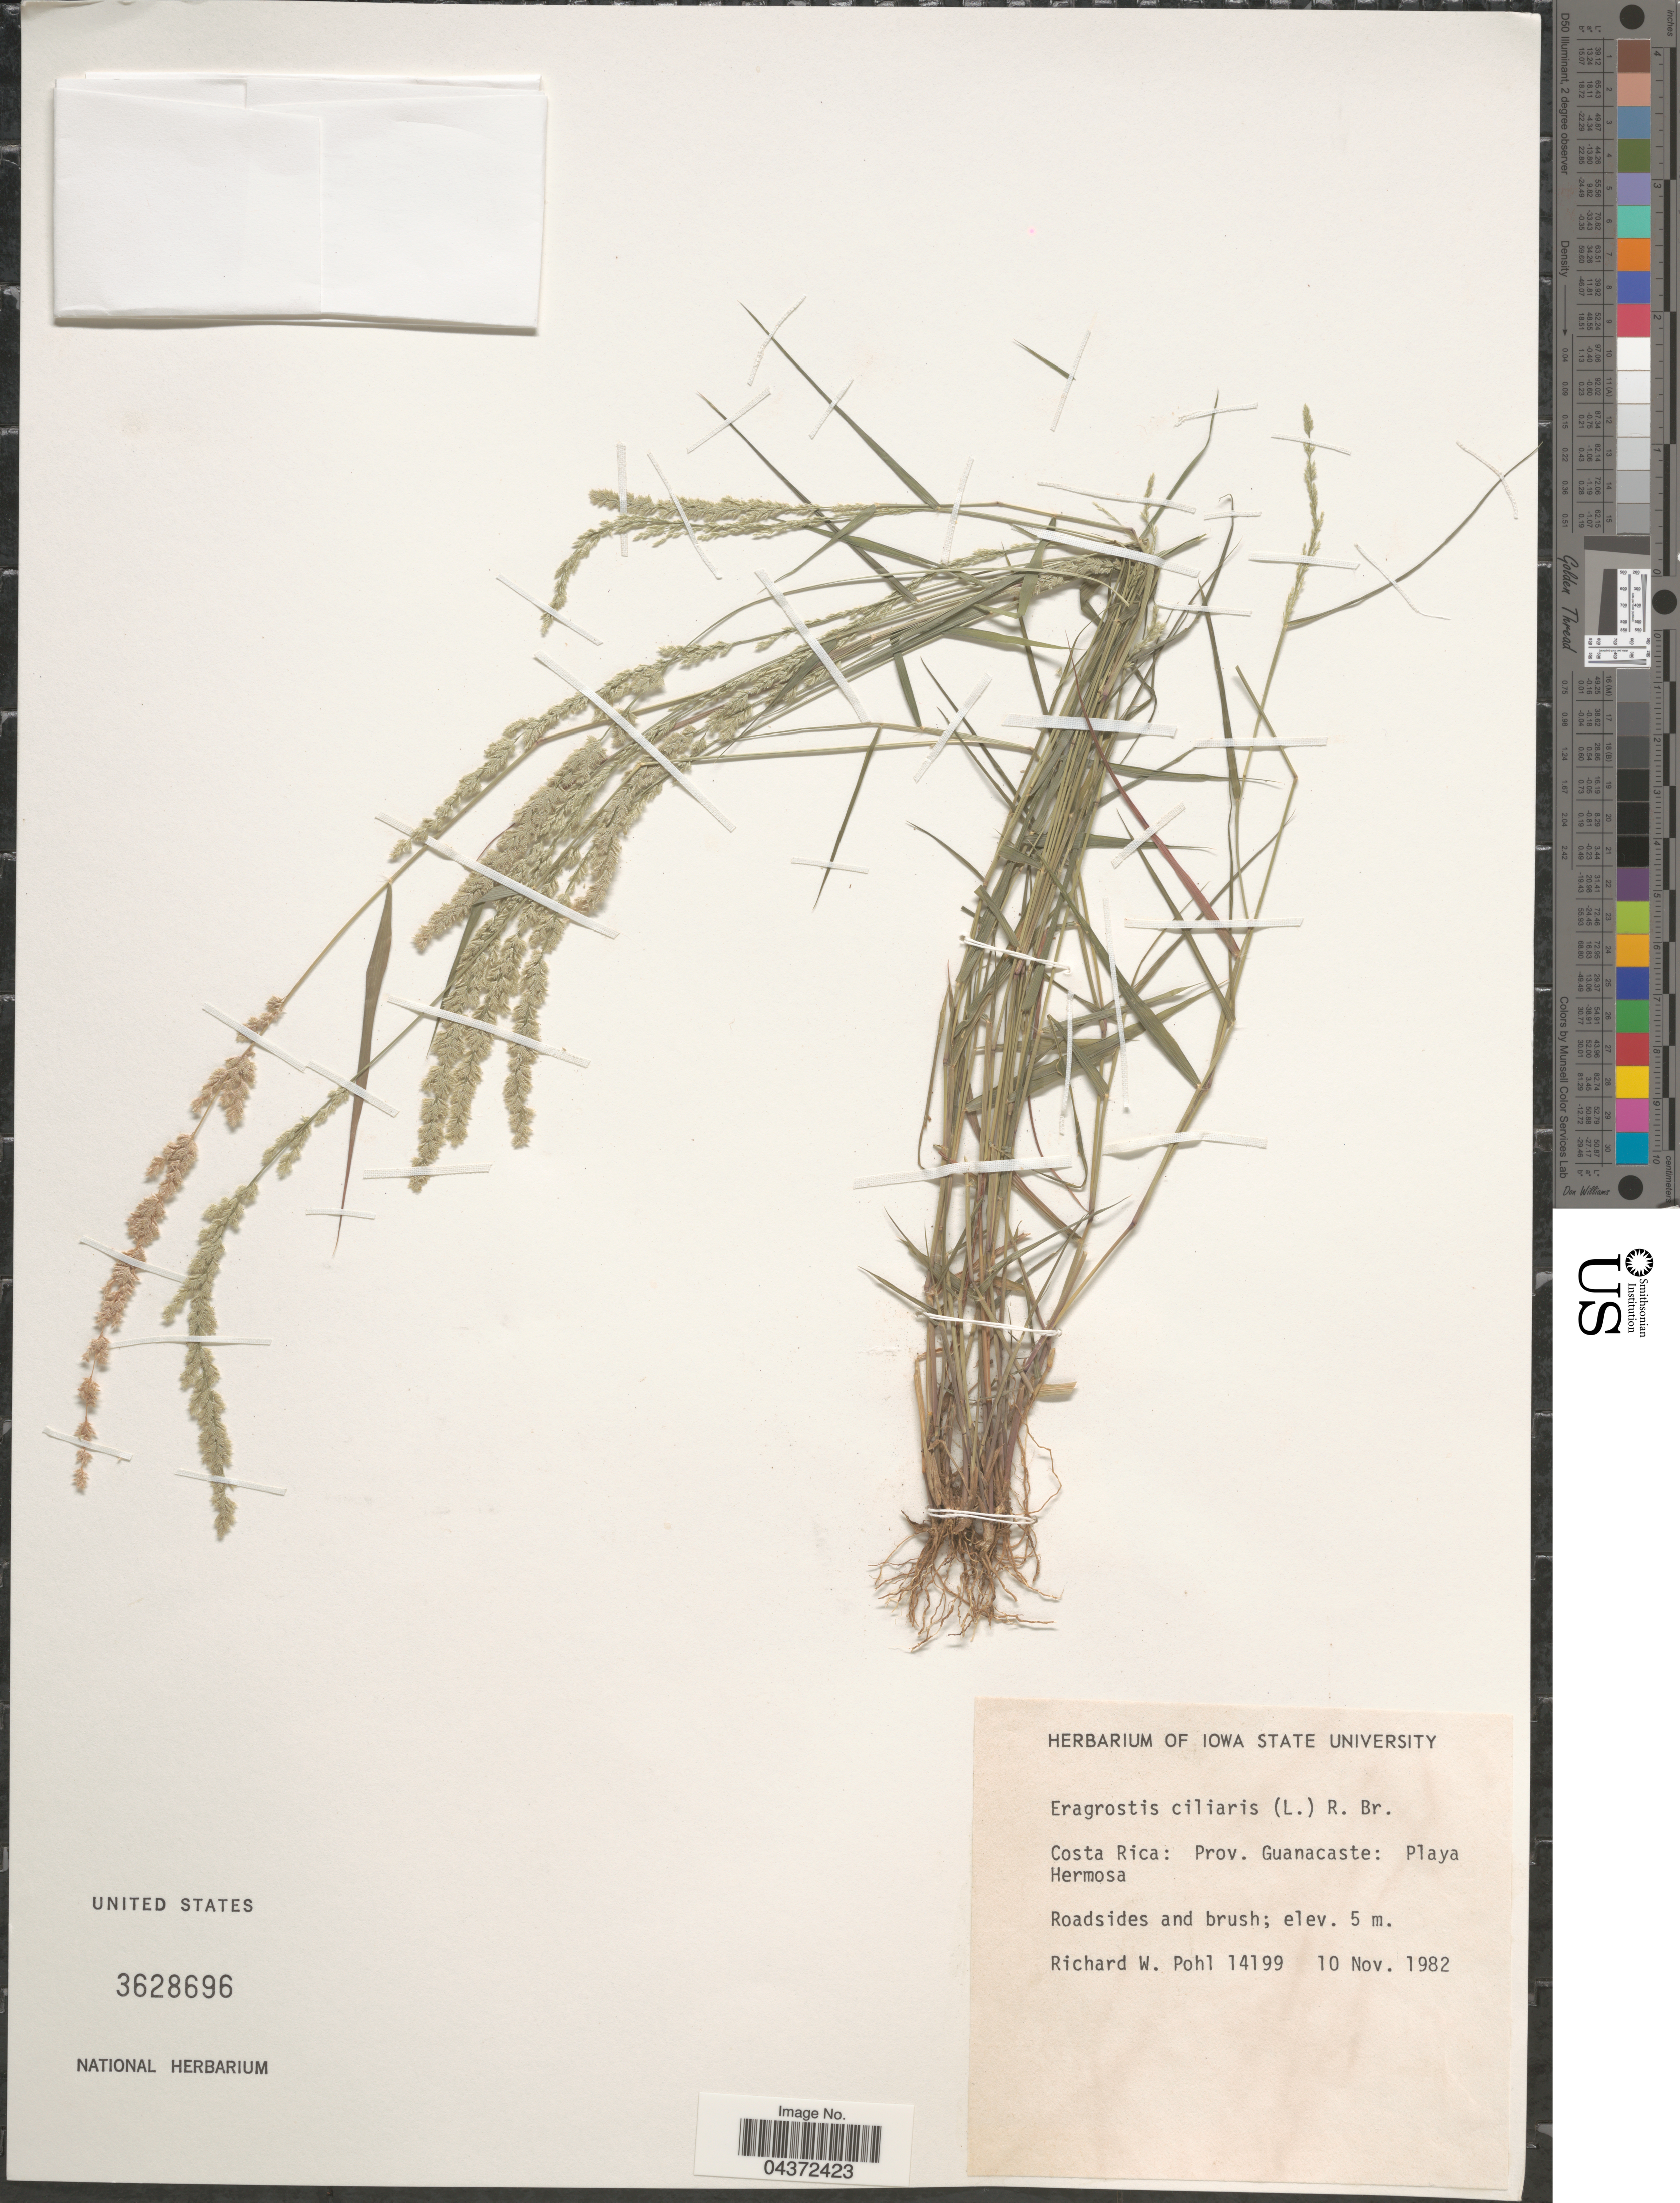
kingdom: Plantae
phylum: Tracheophyta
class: Liliopsida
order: Poales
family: Poaceae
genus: Eragrostis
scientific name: Eragrostis ciliaris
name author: (L.) R. Br.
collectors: R. W. Pohl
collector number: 14199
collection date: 1982-11-10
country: Costa Rica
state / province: Guanacaste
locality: Playa Hermosa. Roadsides and brush.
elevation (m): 5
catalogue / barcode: US 3628696